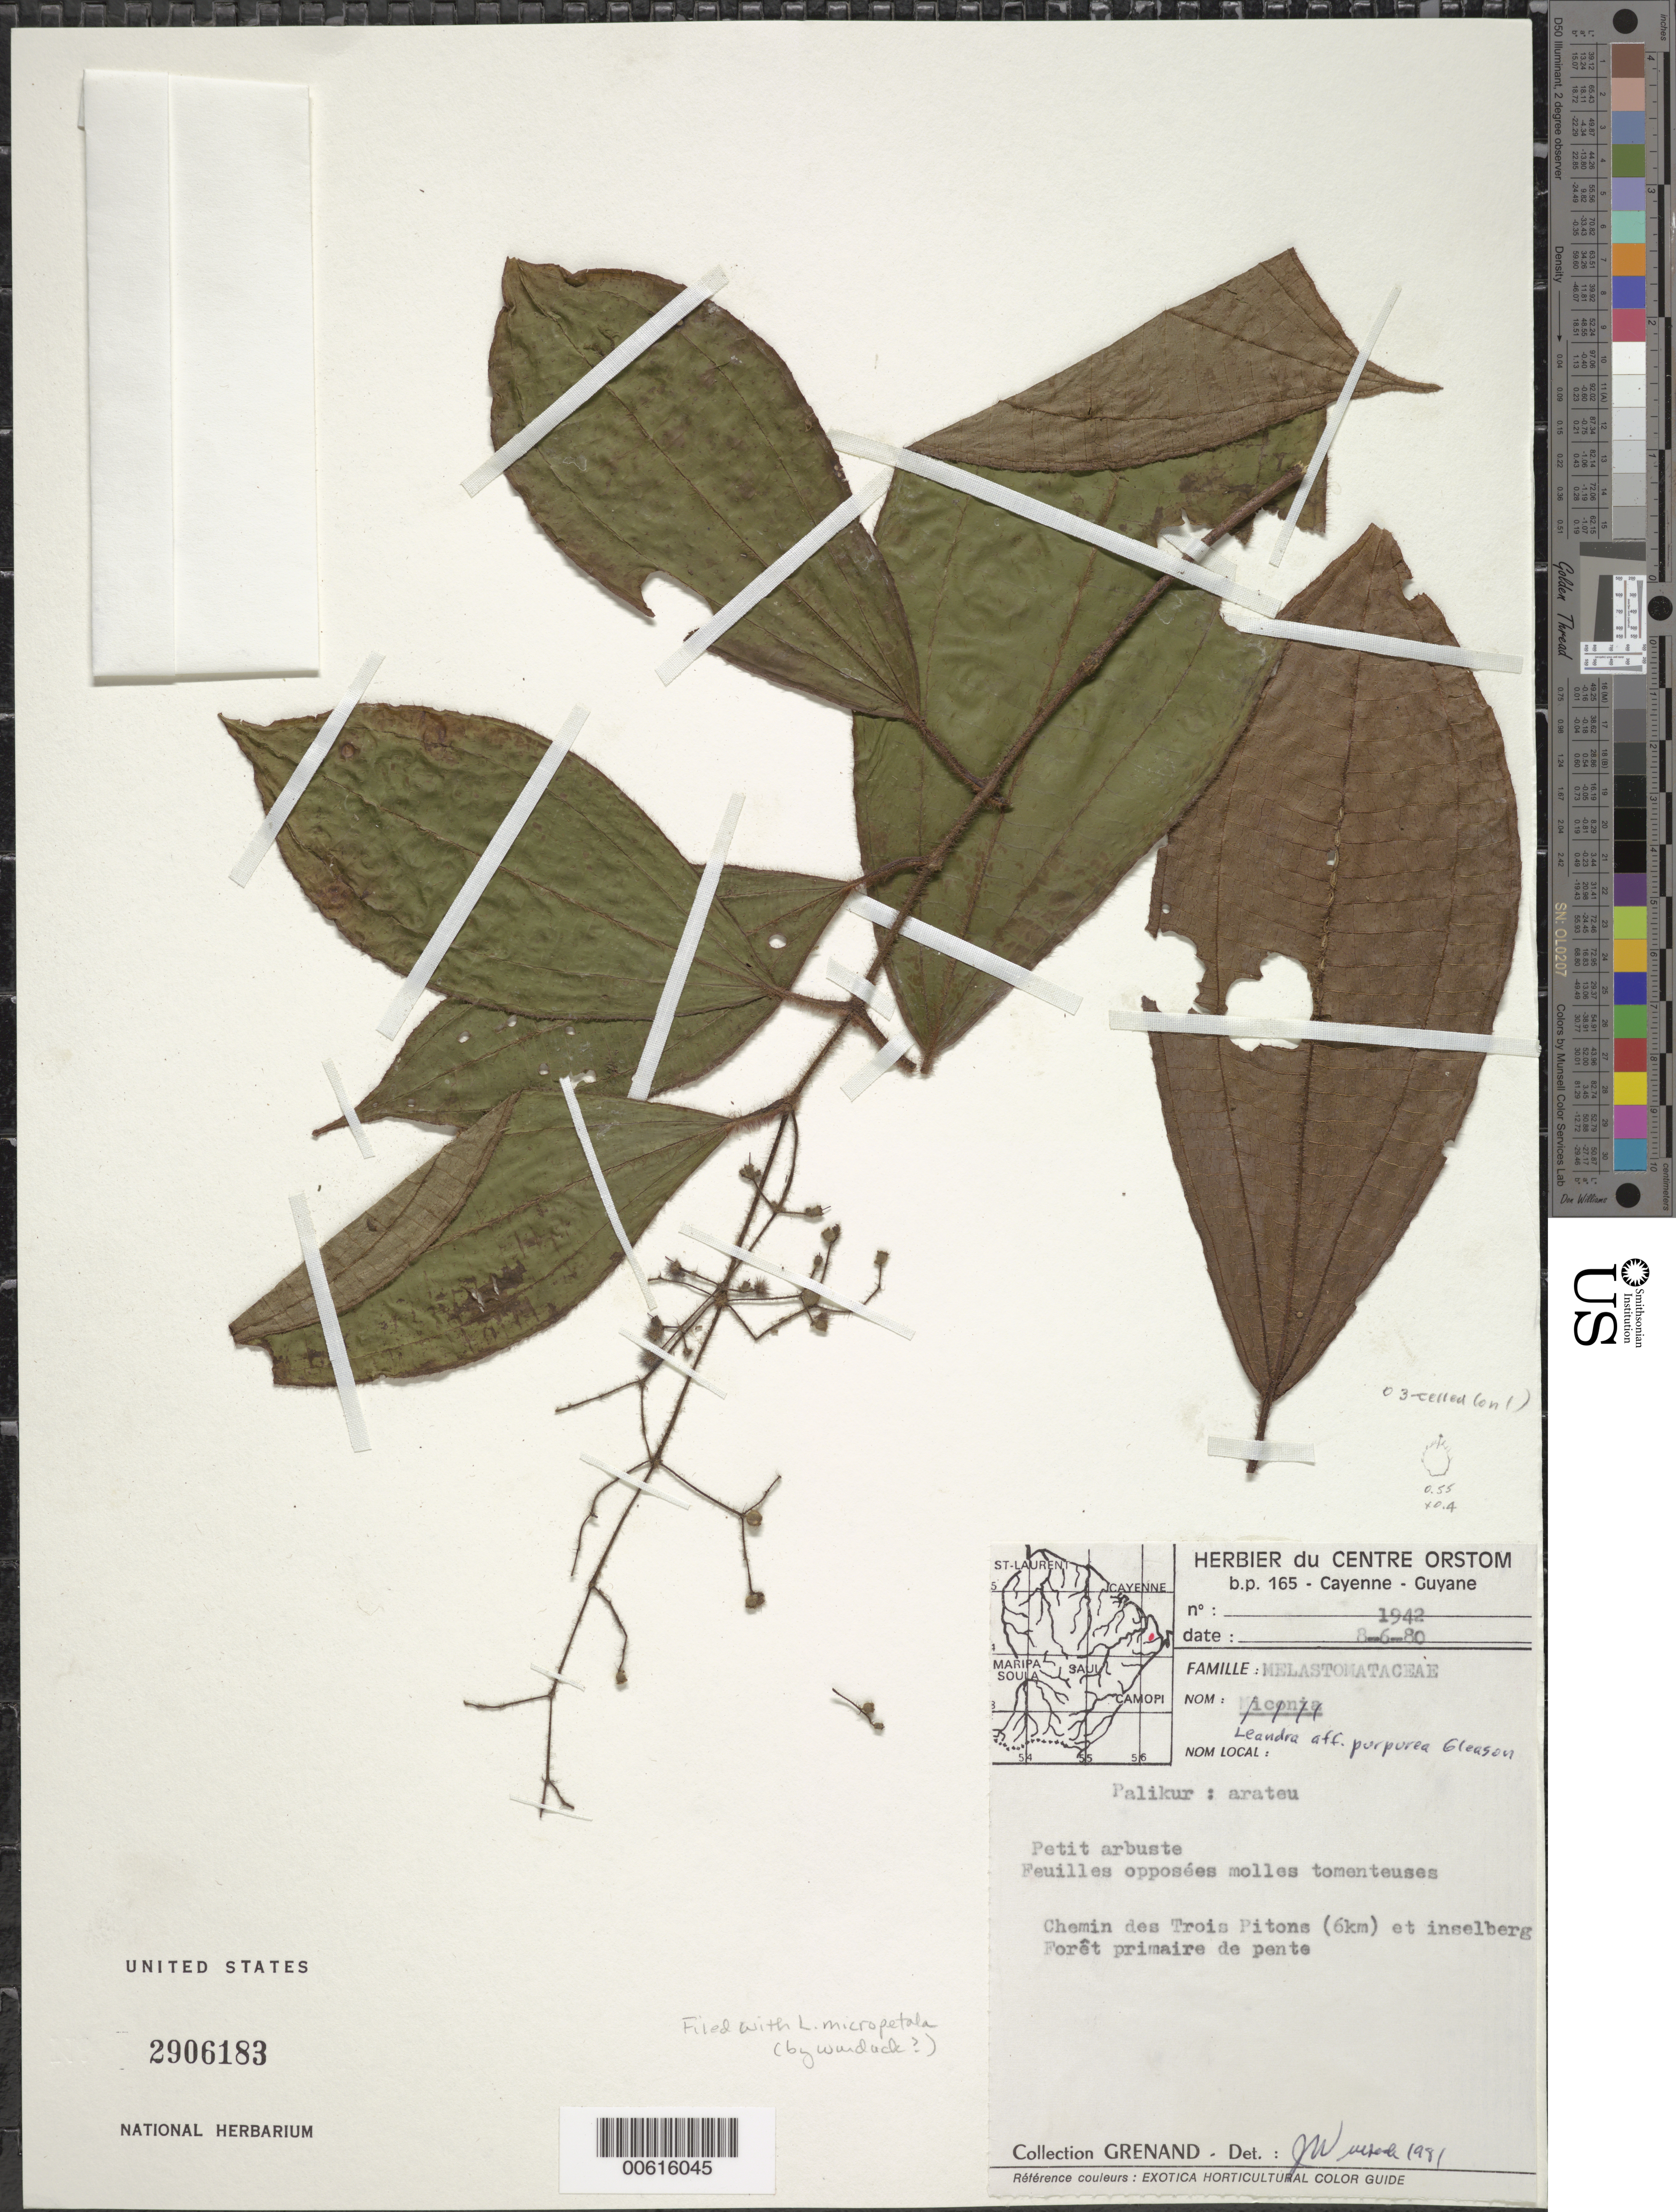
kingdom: Plantae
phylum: Tracheophyta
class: Magnoliopsida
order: Myrtales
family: Melastomataceae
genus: Leandra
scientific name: Leandra purpurea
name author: Gleason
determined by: Wurdack, John J., (US), US (UNITED STATES)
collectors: P. Grenand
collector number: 1942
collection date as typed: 8-Jun-80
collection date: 1980-06-08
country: French Guiana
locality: Trois Pitons (6 km)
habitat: Chemin et inselberg. Foret primaire de pente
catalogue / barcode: US 2906183